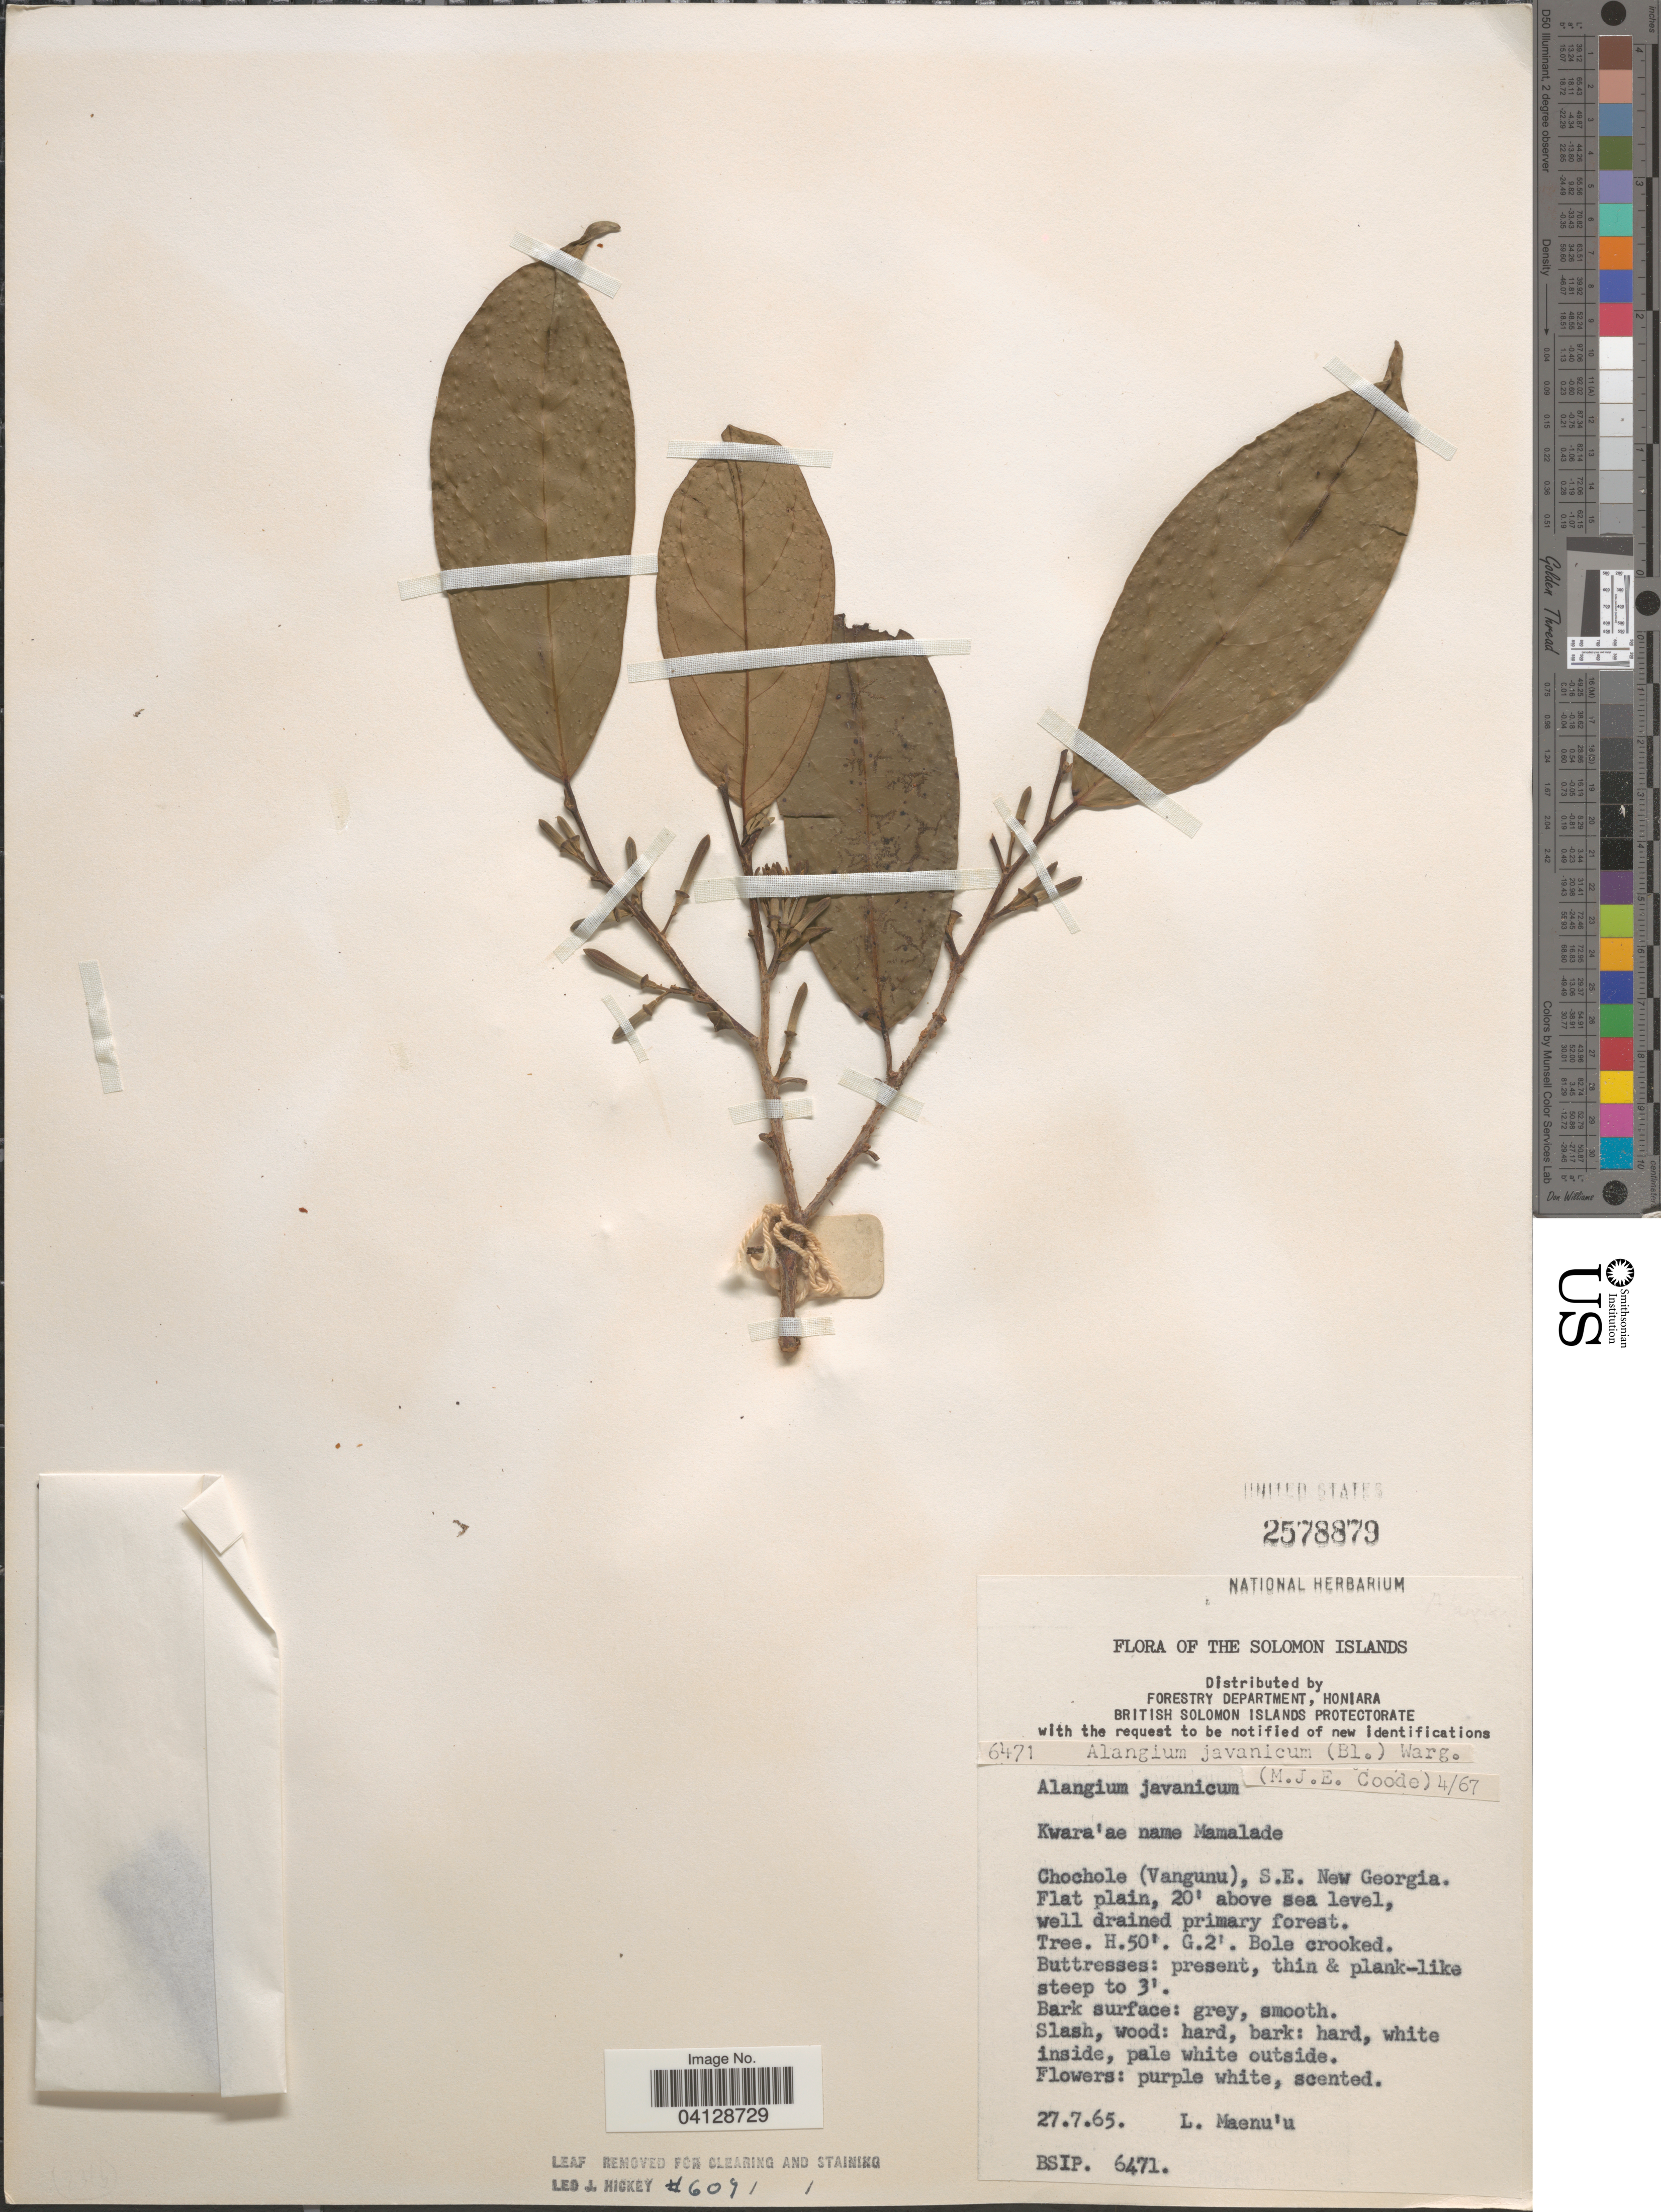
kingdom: Plantae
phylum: Tracheophyta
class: Magnoliopsida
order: Cornales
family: Cornaceae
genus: Alangium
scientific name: Alangium javanicum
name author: (Blume) Wangerin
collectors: L. Maenu'u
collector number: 6471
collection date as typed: Transcribed d/m/y: 27/7/65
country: Solomon Islands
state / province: Solomon Islands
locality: Chochole (Vangunu), S.E. New Georgia.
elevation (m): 6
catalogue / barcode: US 2578879